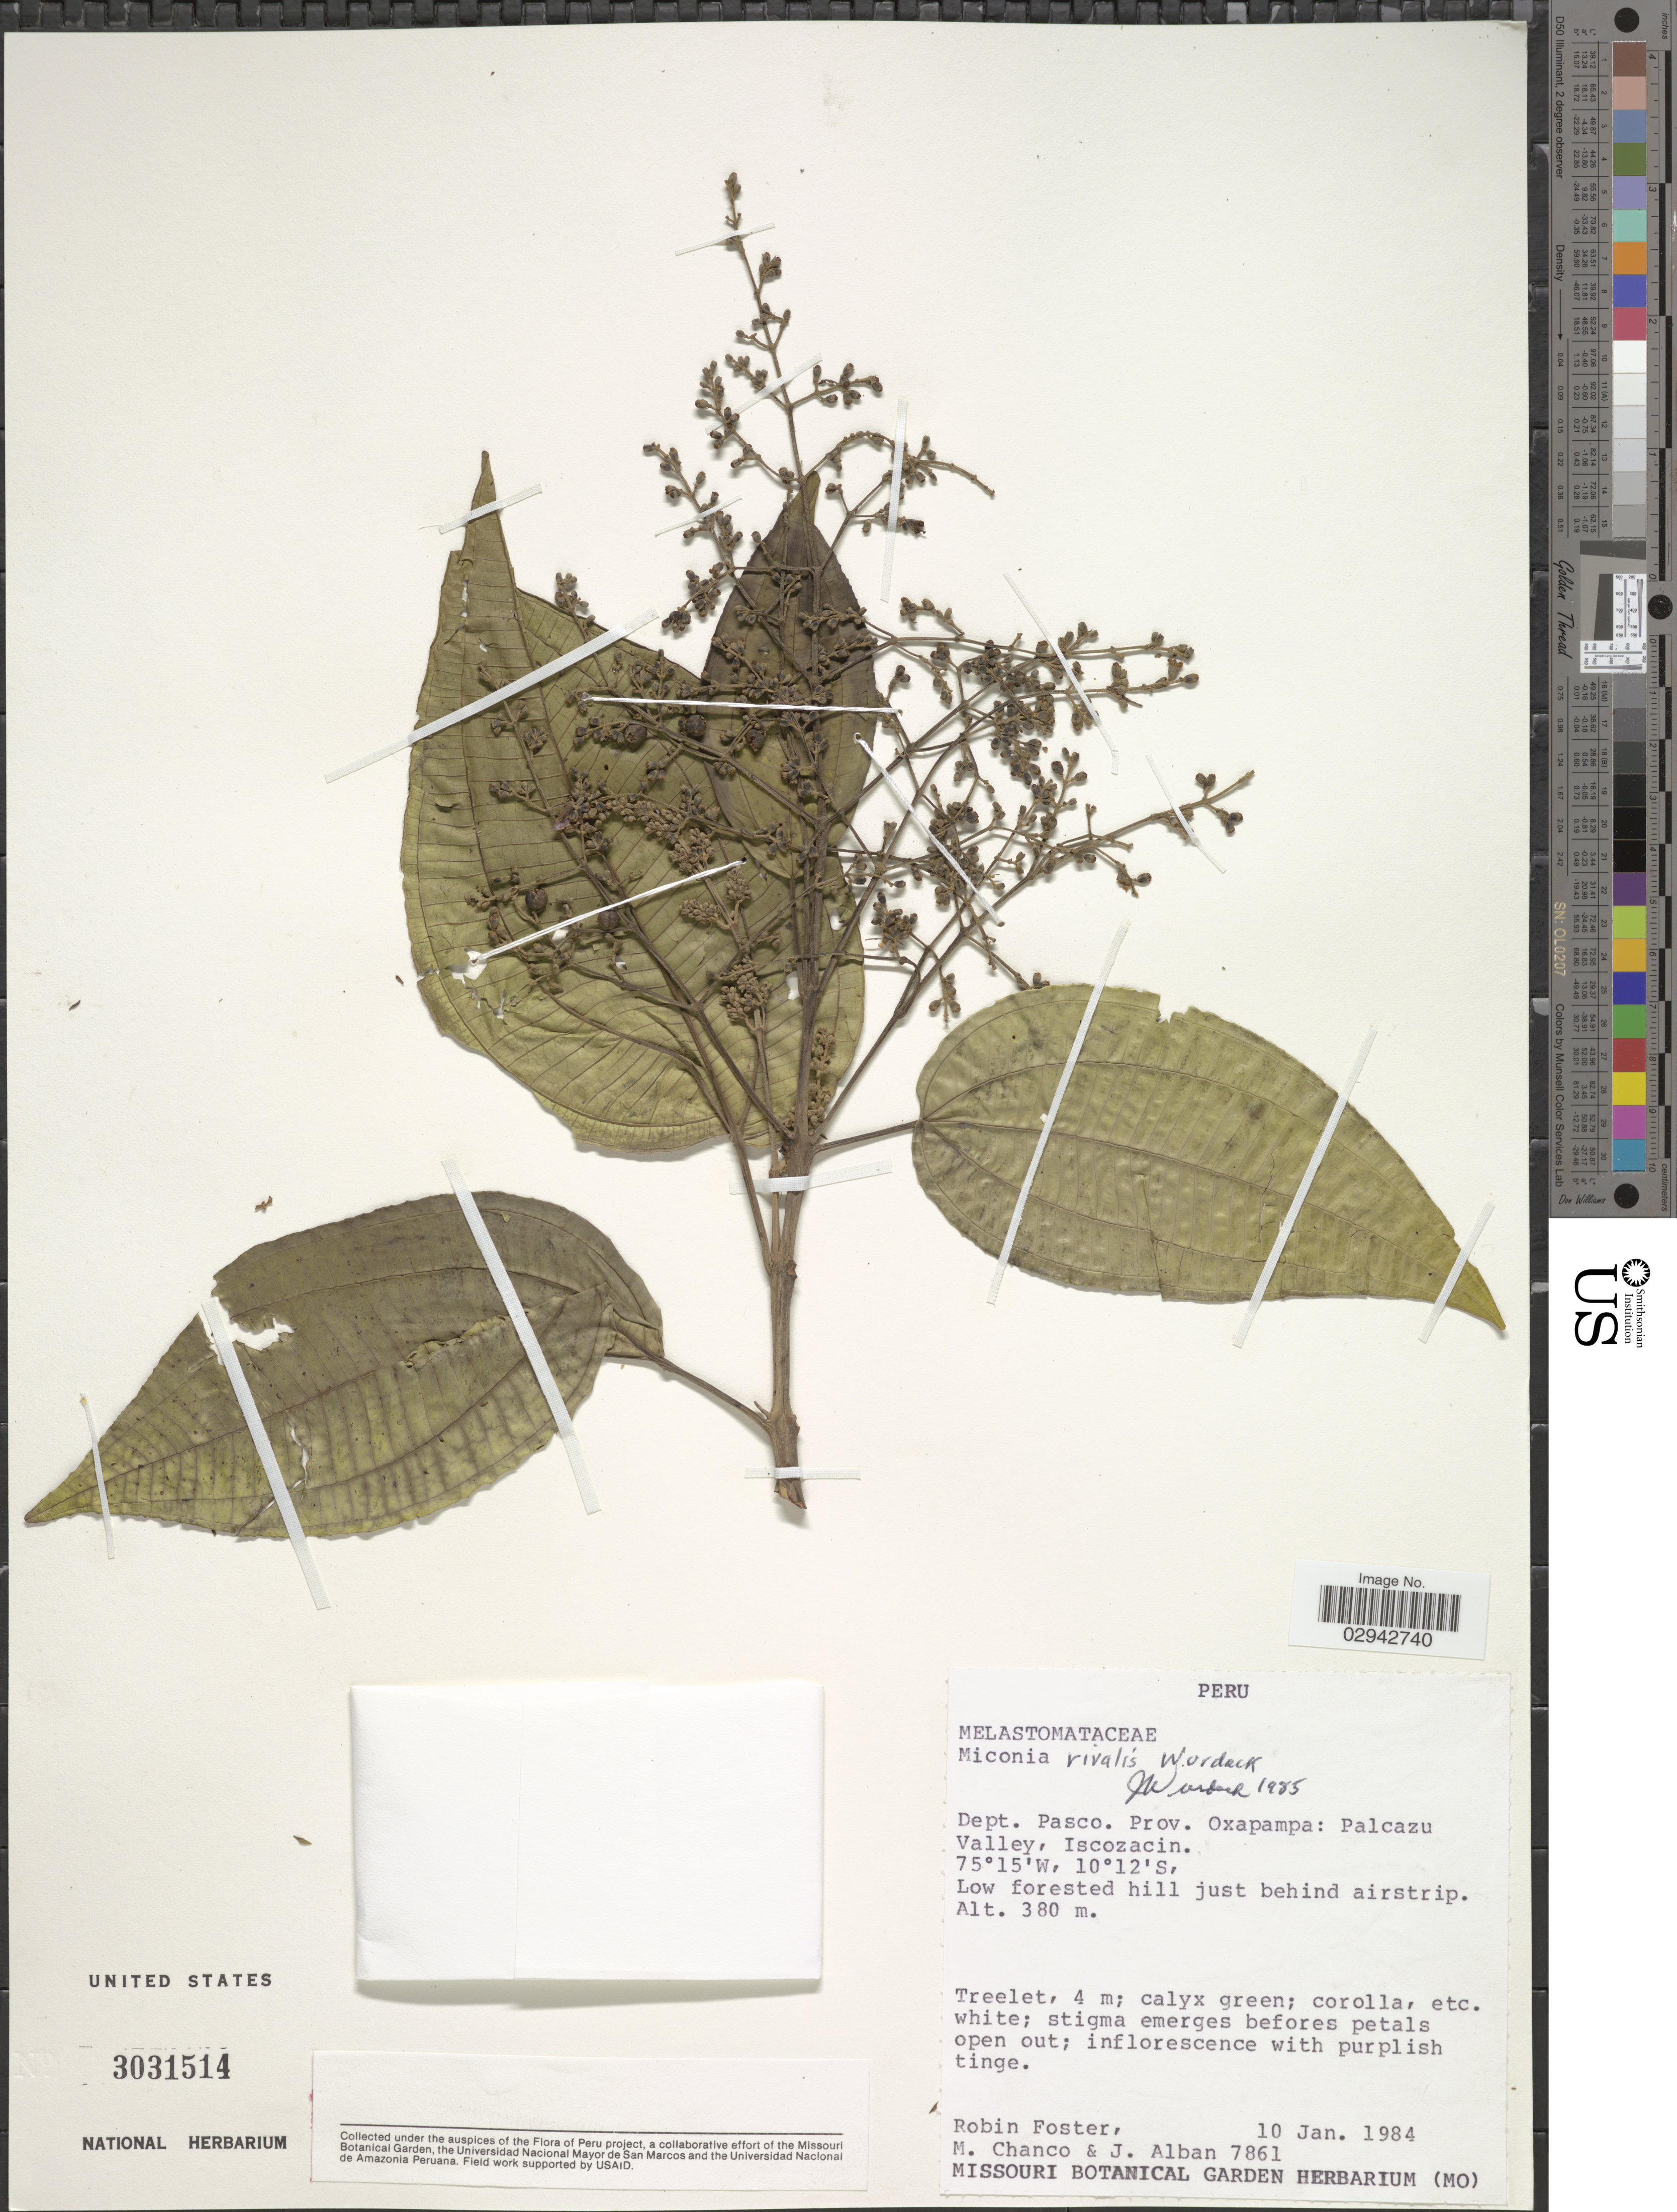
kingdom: Plantae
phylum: Tracheophyta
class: Magnoliopsida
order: Myrtales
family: Melastomataceae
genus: Miconia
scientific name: Miconia rivalis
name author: Wurdack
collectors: R. B. Foster, M. Chanco & J. Alban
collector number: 7861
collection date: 1984-01-10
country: Peru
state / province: Pasco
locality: Dept. Pasco. Prov. Oxapampa: Palcazu Valley, Iscozacin. Just behind airstrip.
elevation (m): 380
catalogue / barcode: US 3031514